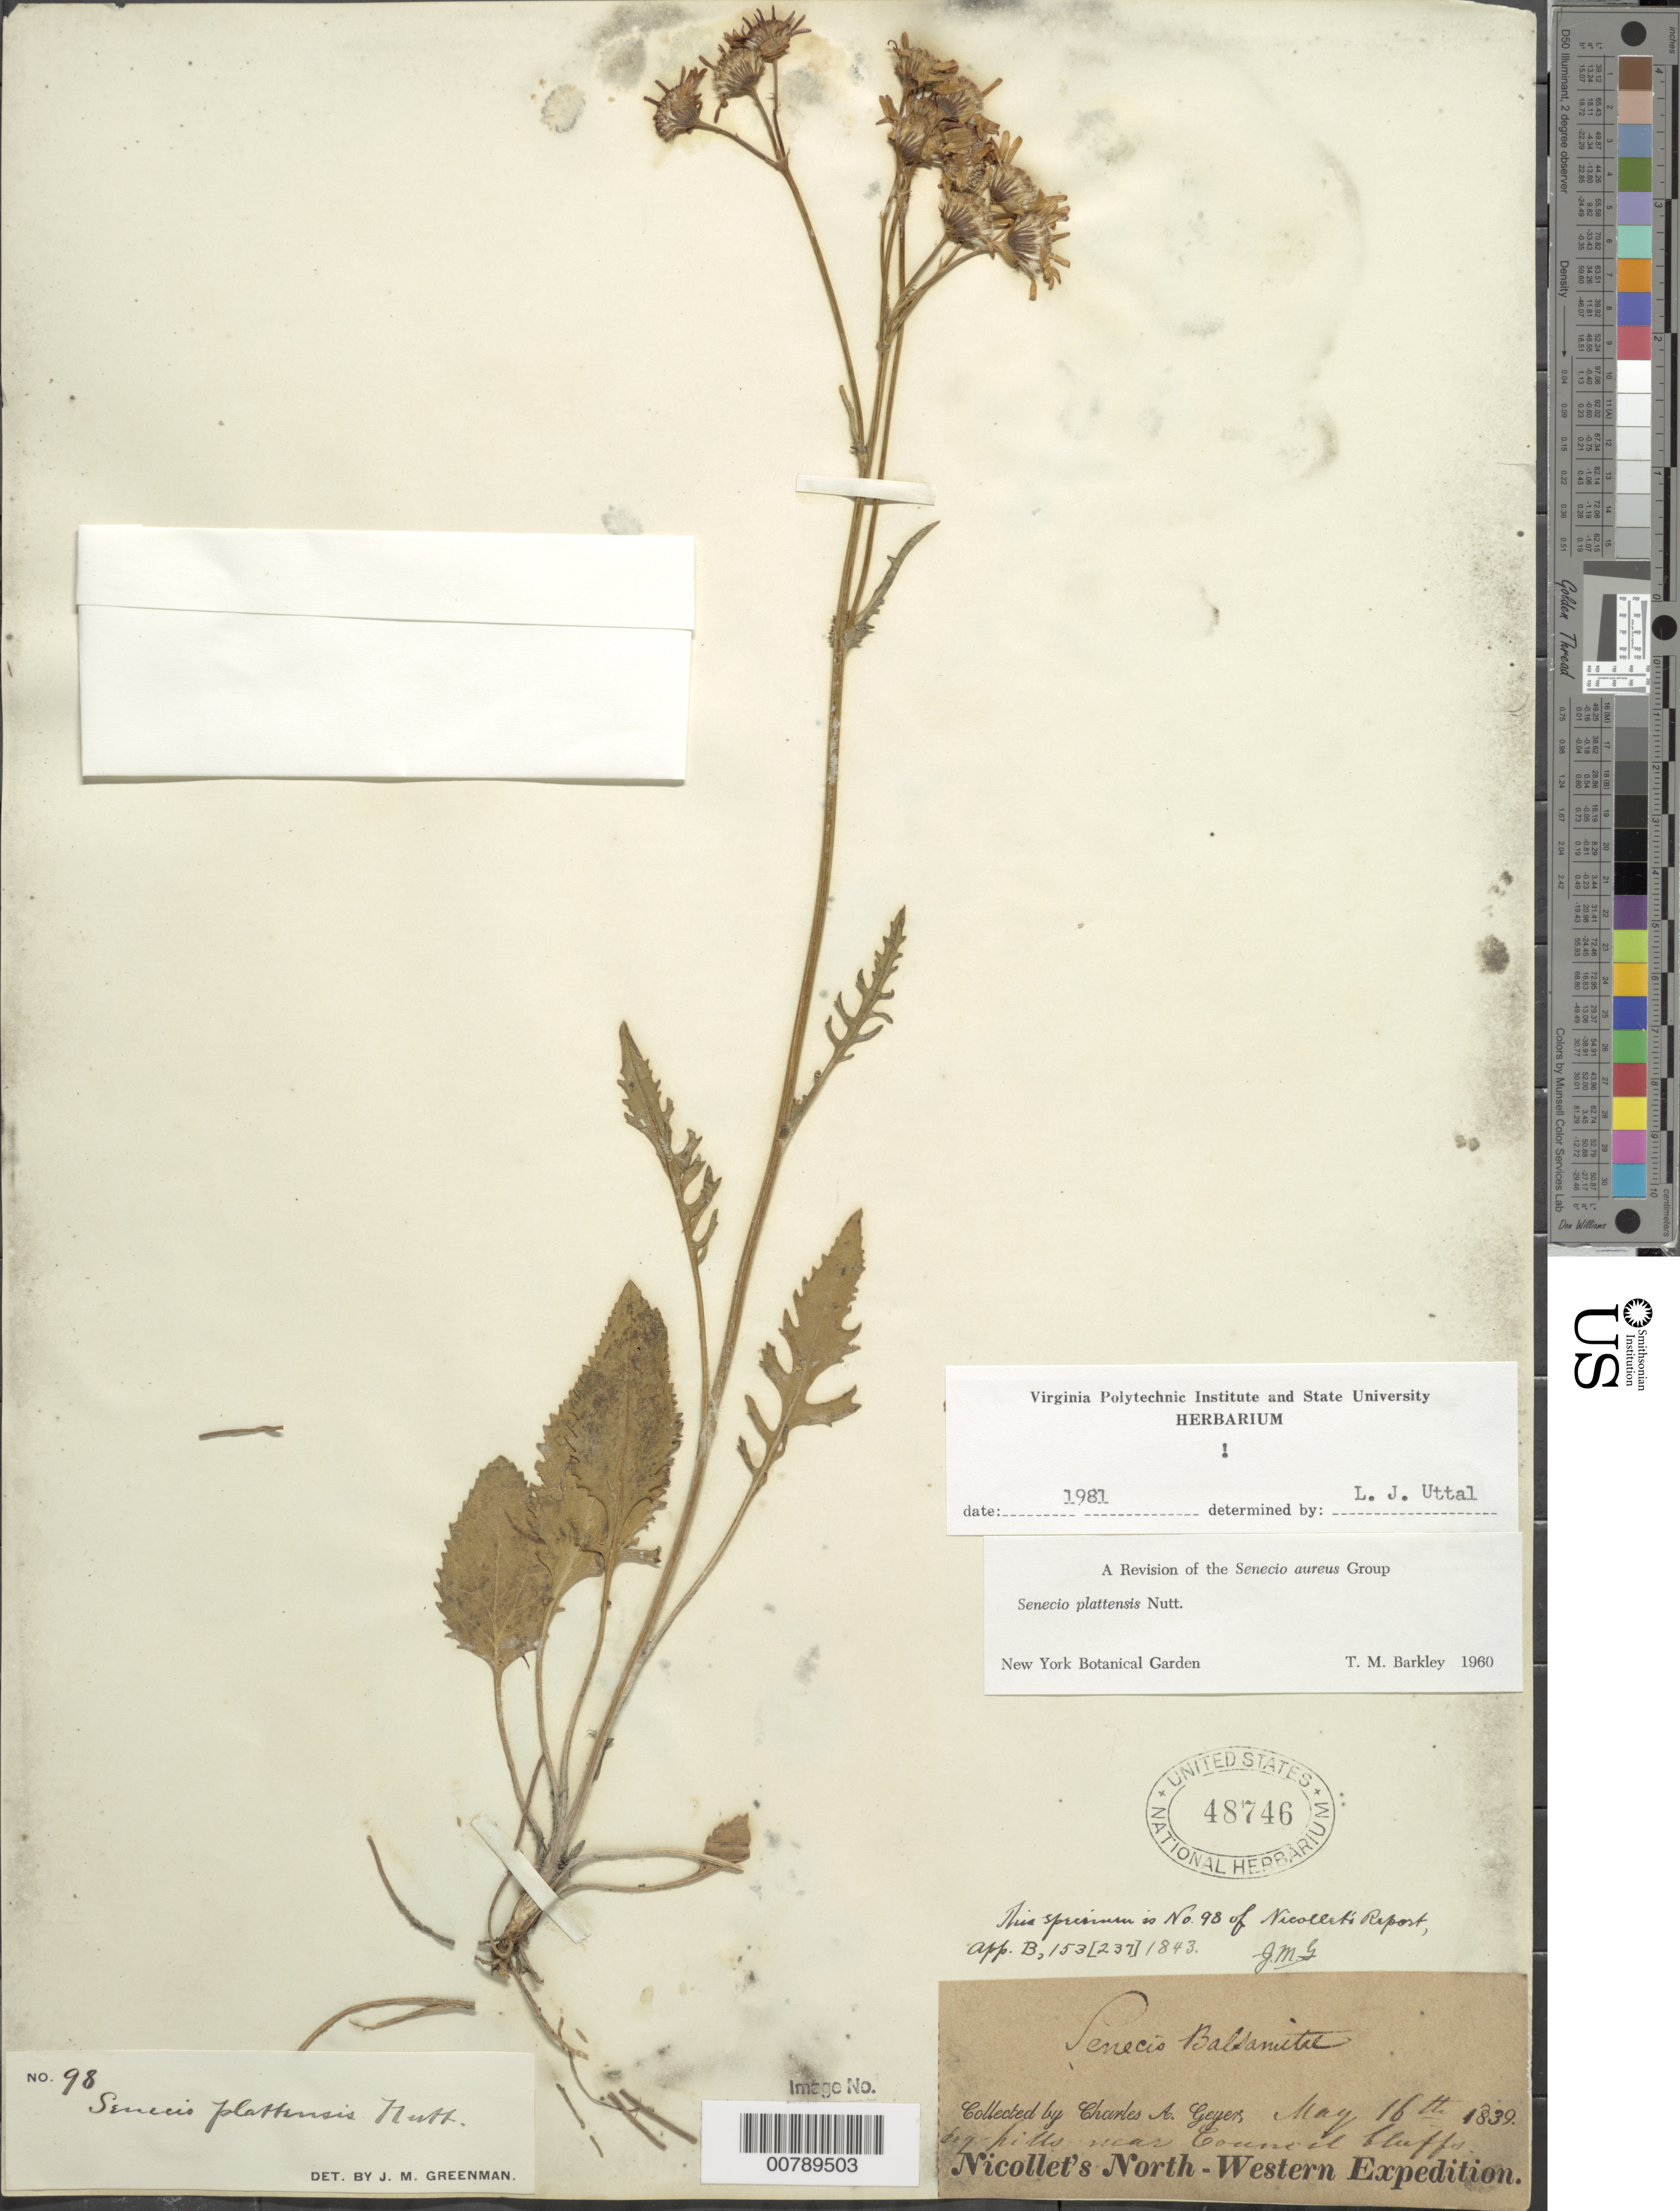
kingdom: Plantae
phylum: Tracheophyta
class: Magnoliopsida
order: Asterales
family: Asteraceae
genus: Senecio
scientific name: Senecio plattensis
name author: Nutt.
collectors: C. A. Geyer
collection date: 1839-05-16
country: United States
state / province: Iowa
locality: Dry hills near Council bluffs. Nicollet's North Western Expedition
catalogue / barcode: US 48746